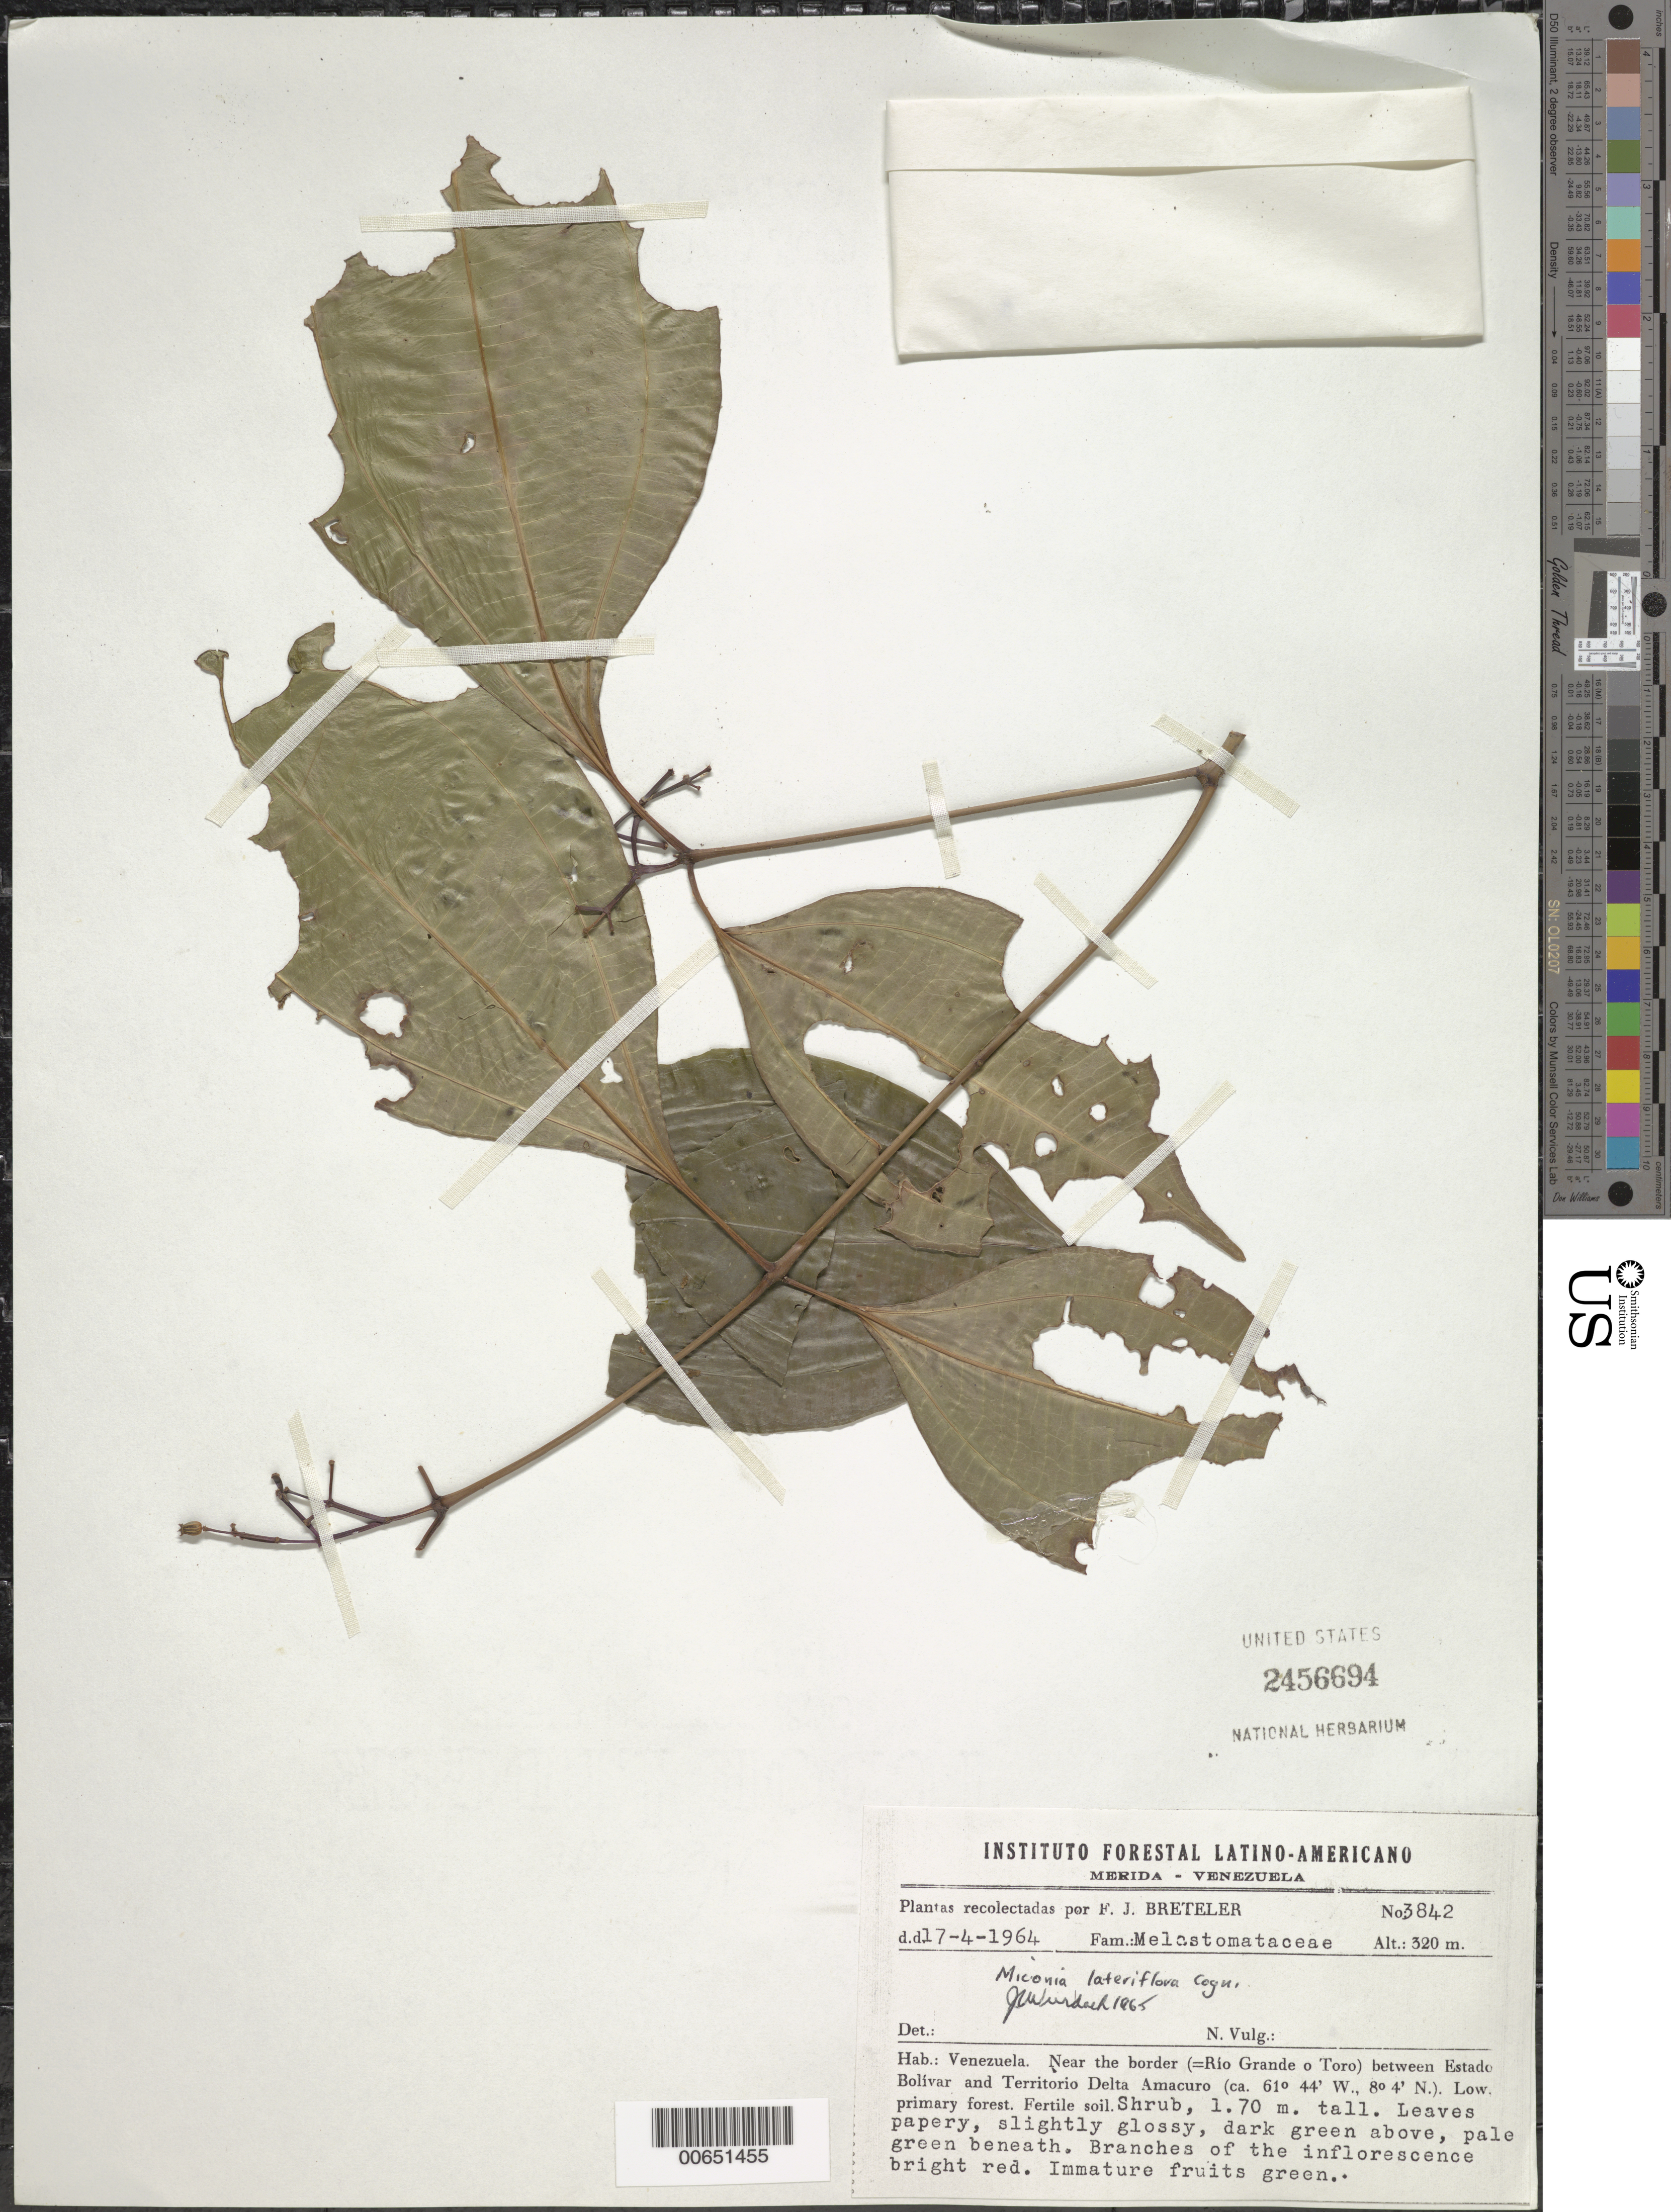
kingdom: Plantae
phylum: Tracheophyta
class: Magnoliopsida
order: Myrtales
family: Melastomataceae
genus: Miconia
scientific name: Miconia lateriflora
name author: Cogn.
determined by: Wurdack, John J., (US), US (UNITED STATES)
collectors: F. J. Breteler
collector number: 3842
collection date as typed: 17-Apr-64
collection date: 1964-04-17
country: Venezuela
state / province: Bolívar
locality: Río Grande o Toro, near border between Estado Bolívar and Territorío Delta Amacuro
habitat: Low, primary forest, fertile soil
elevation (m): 320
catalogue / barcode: US 2456694